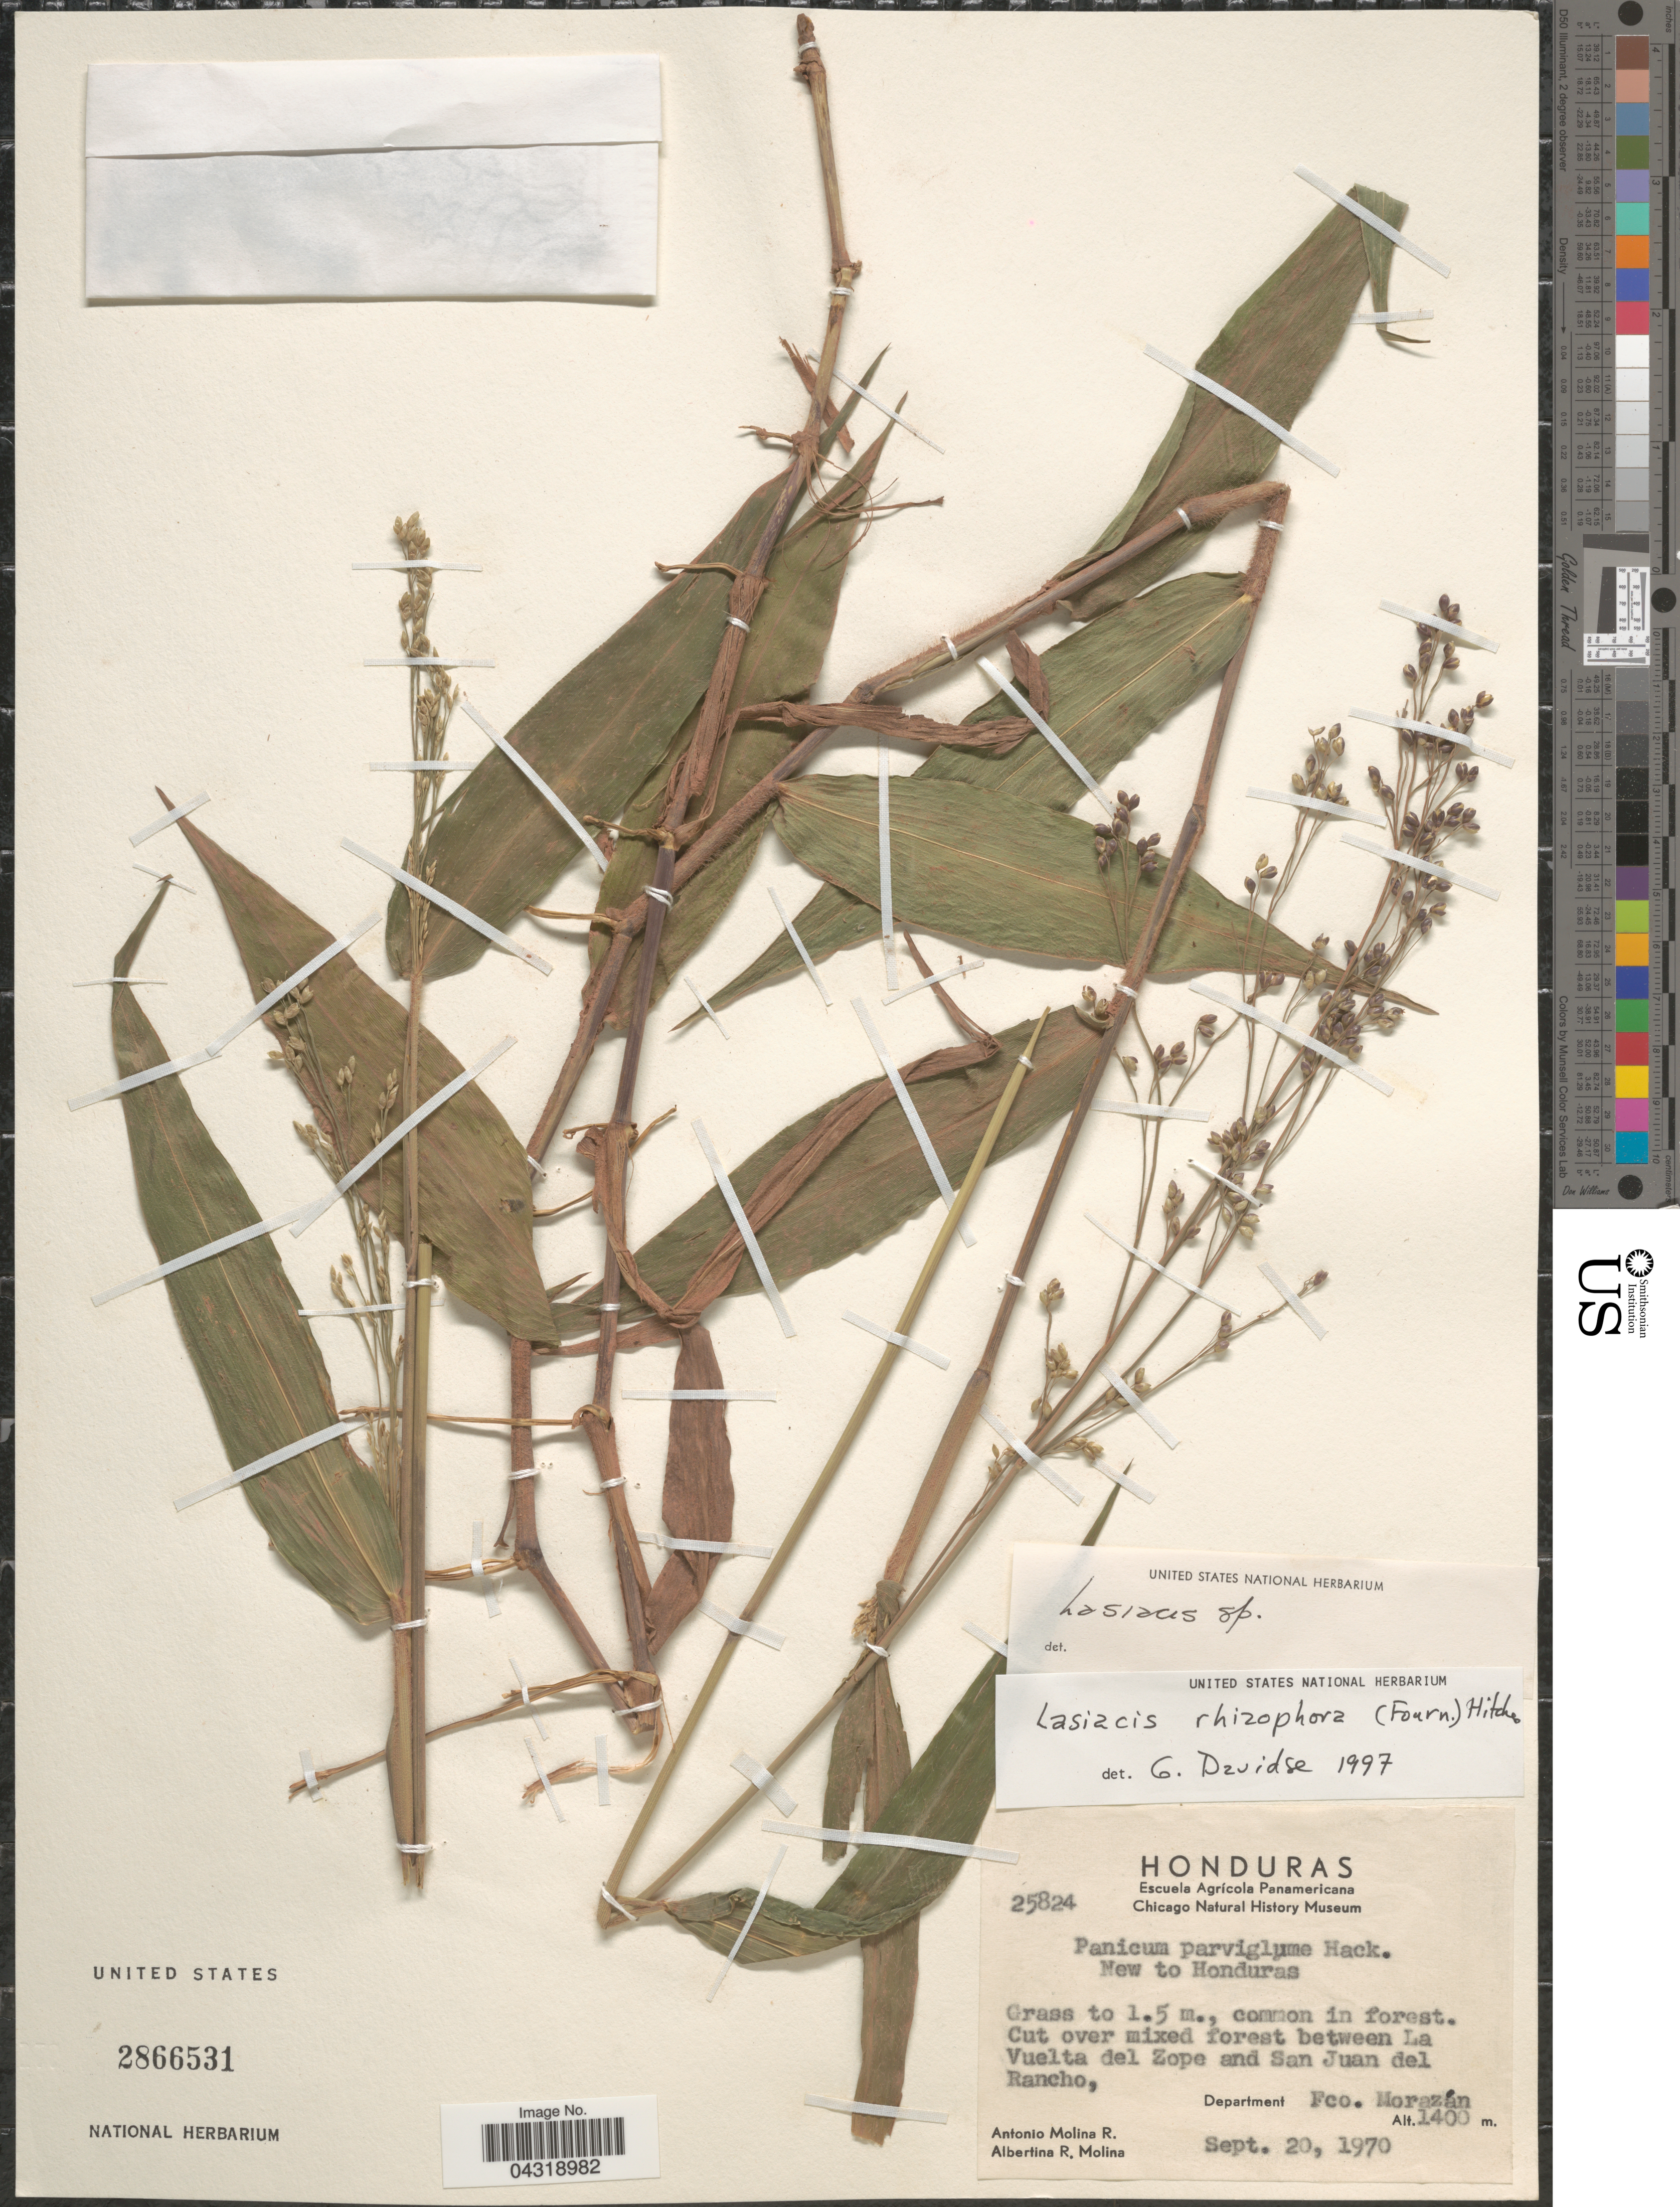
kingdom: Plantae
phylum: Tracheophyta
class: Liliopsida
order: Poales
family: Poaceae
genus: Lasiacis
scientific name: Lasiacis rhizophora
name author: (E. Fourn.) Hitchc.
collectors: A. Molina R. & A. R. Molina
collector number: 25824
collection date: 1970-09-20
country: Honduras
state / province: Fco. Morazán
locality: Cut over mixed forest between La Vuelta del Zope and San Juan del Rancho, Department Fco. Morazán.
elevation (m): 1400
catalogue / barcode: US 2866531